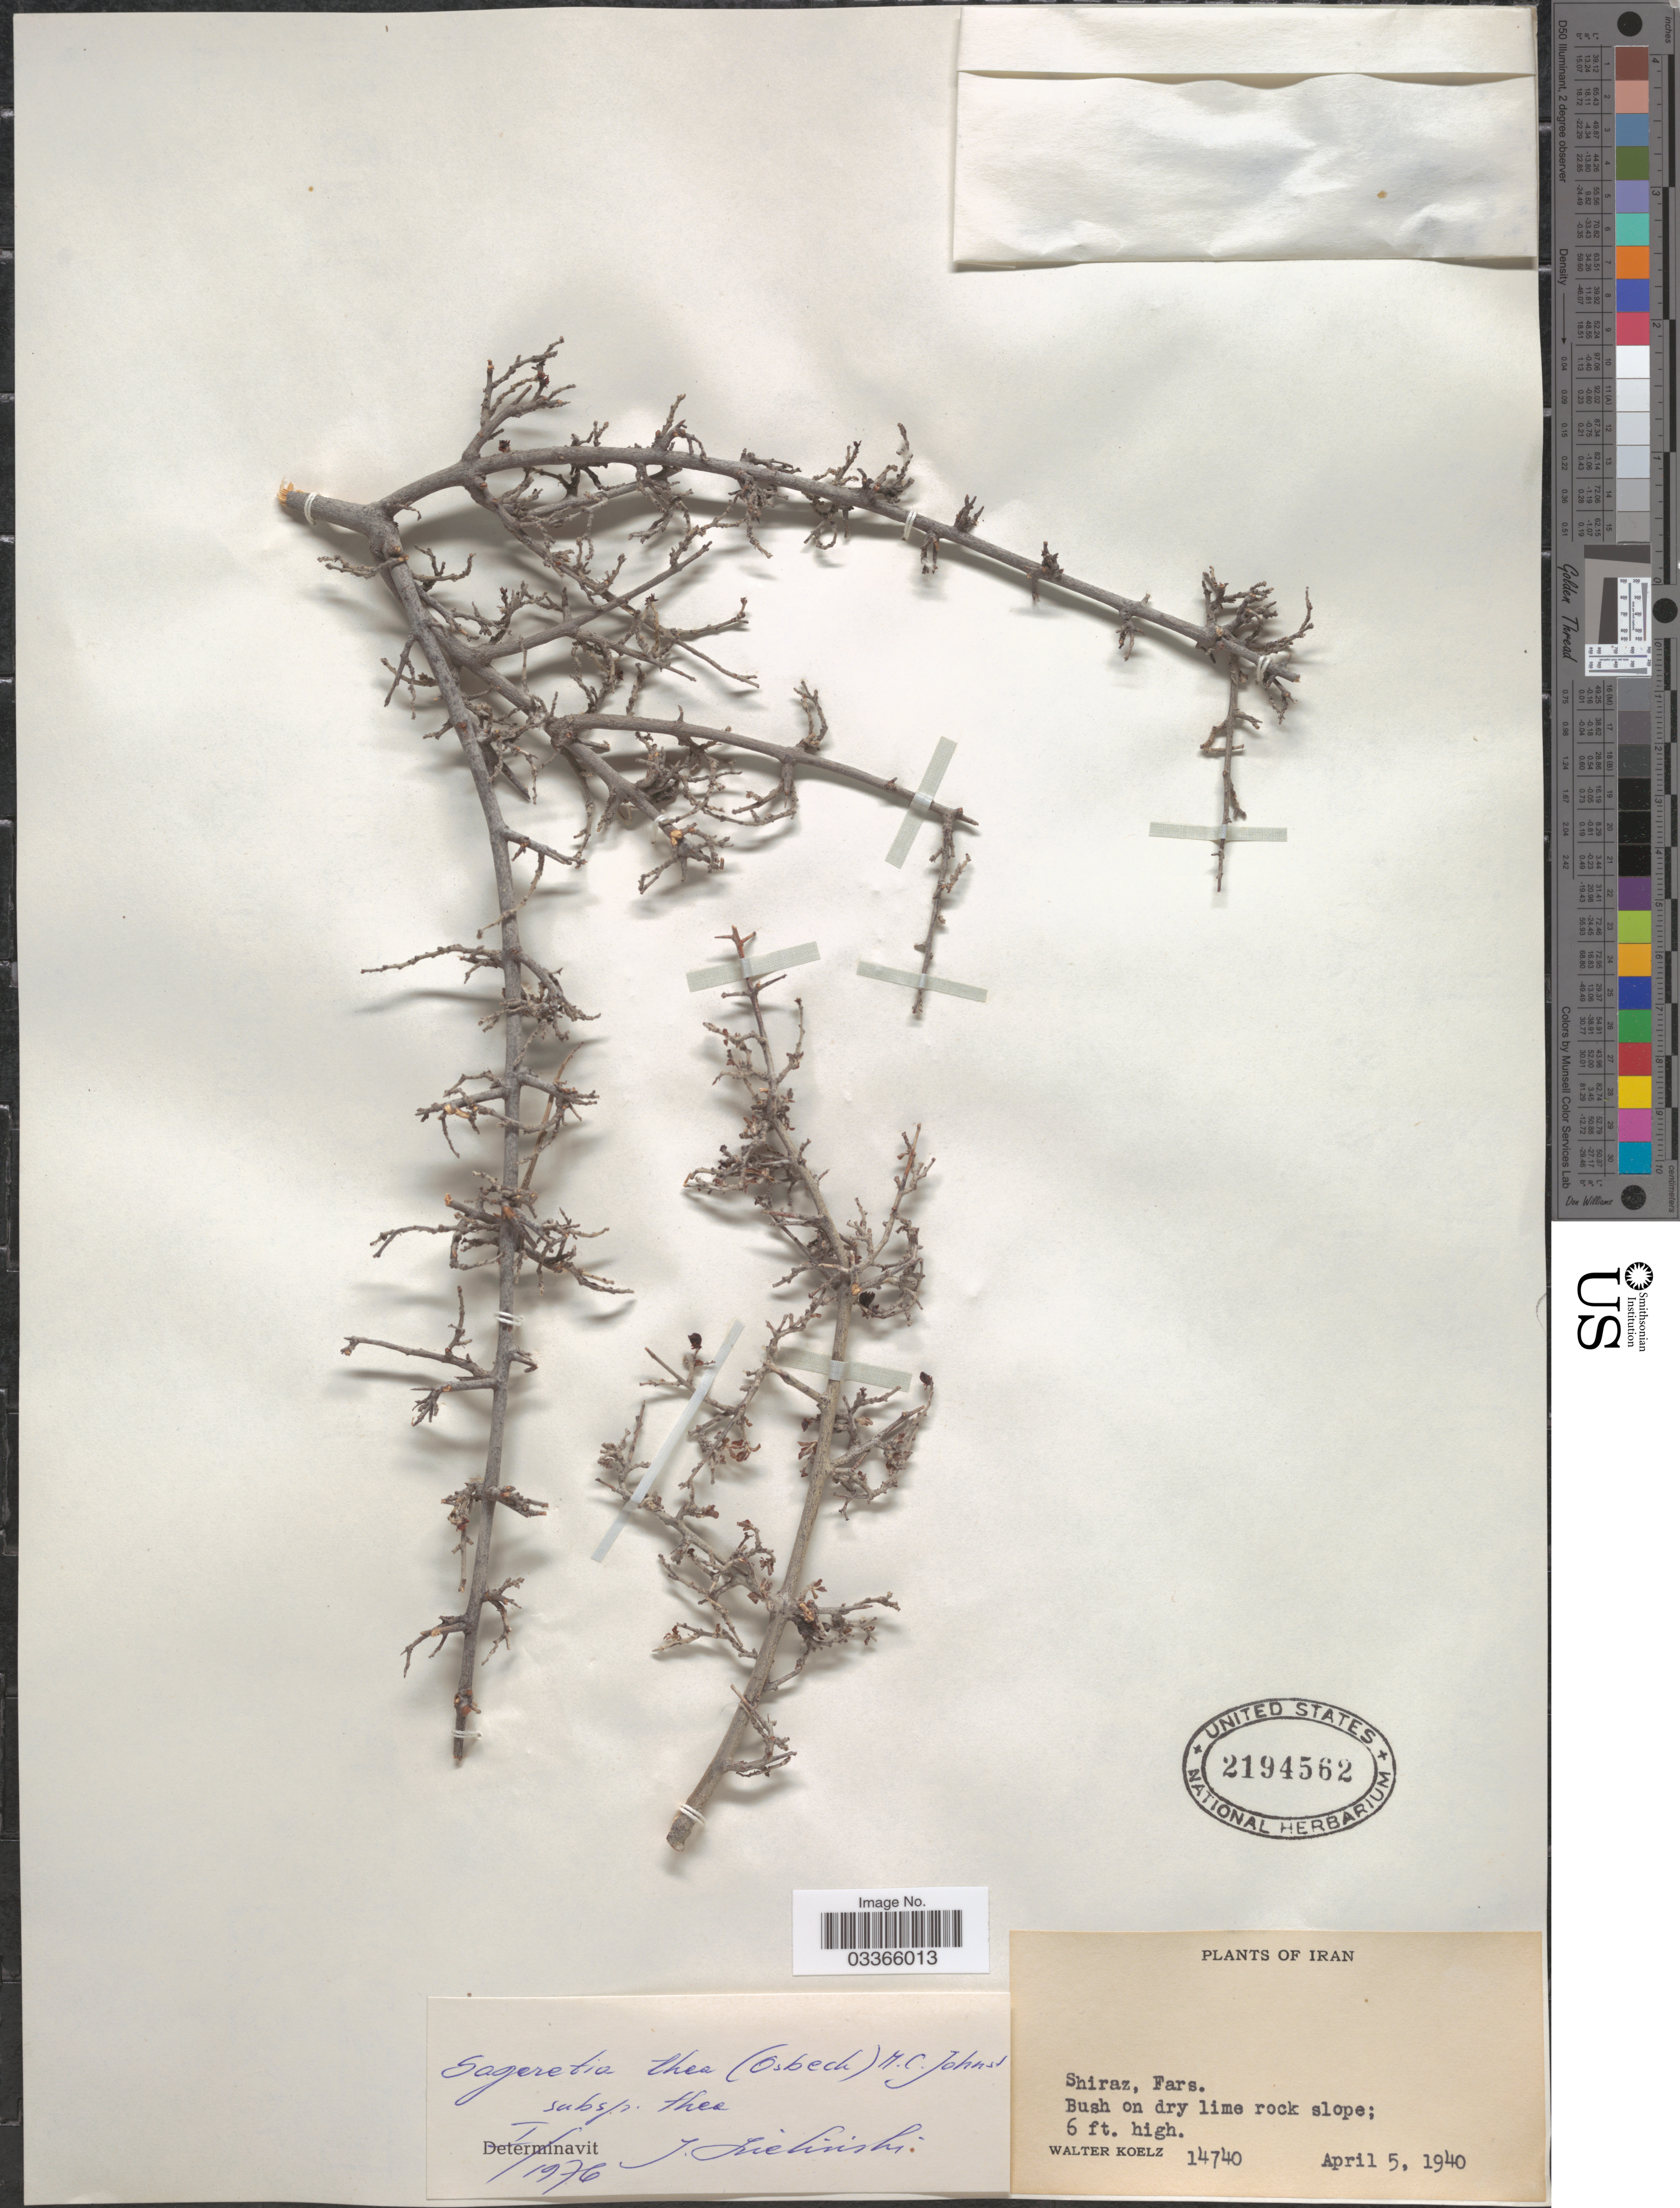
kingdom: Plantae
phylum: Tracheophyta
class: Magnoliopsida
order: Rosales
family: Rhamnaceae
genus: Sageretia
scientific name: Sageretia thea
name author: (Osbeck) M.C. Johnst.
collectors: W. N. Koelz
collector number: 14740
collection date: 1940-04-05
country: Iran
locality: Shiraz, Fars.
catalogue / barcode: US 2194562